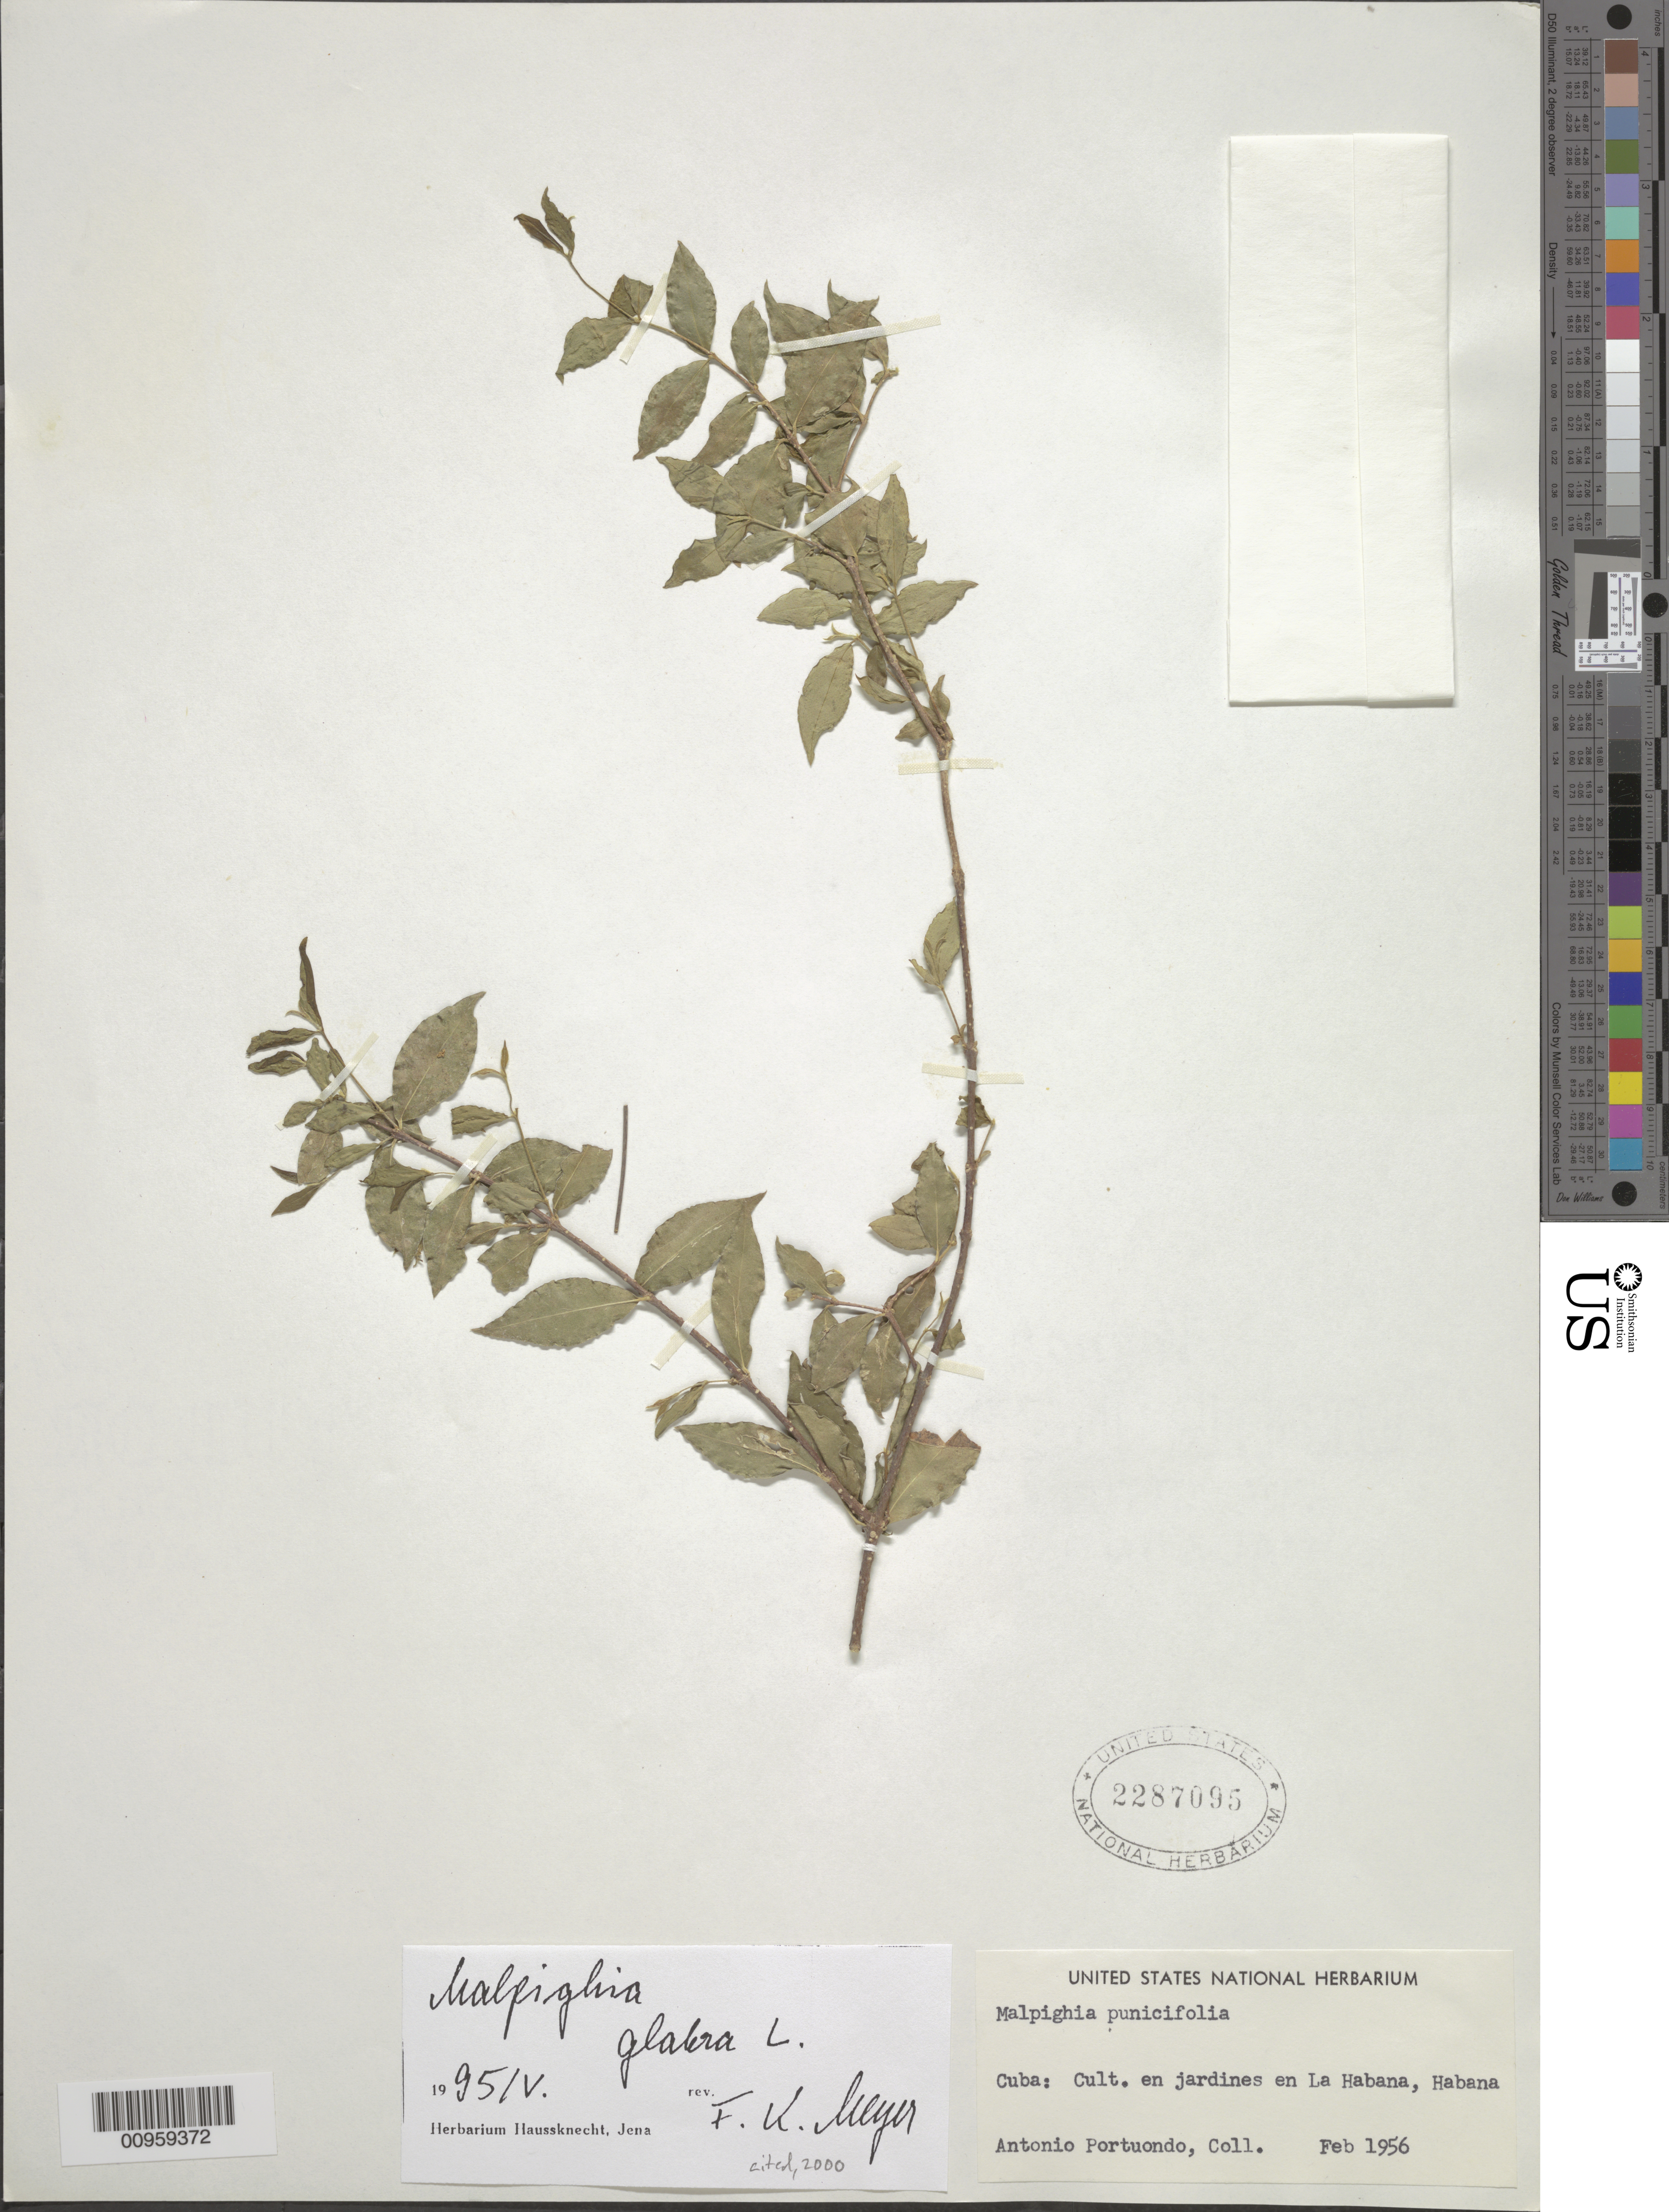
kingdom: Plantae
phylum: Tracheophyta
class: Magnoliopsida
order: Malpighiales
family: Malpighiaceae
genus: Malpighia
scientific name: Malpighia glabra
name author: L.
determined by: Meyer, F. K.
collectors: A. Portuondo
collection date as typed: Feb 1956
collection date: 1956-02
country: Cuba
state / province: La Habana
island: Cuba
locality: Habana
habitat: En jardines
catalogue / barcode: US 2287095